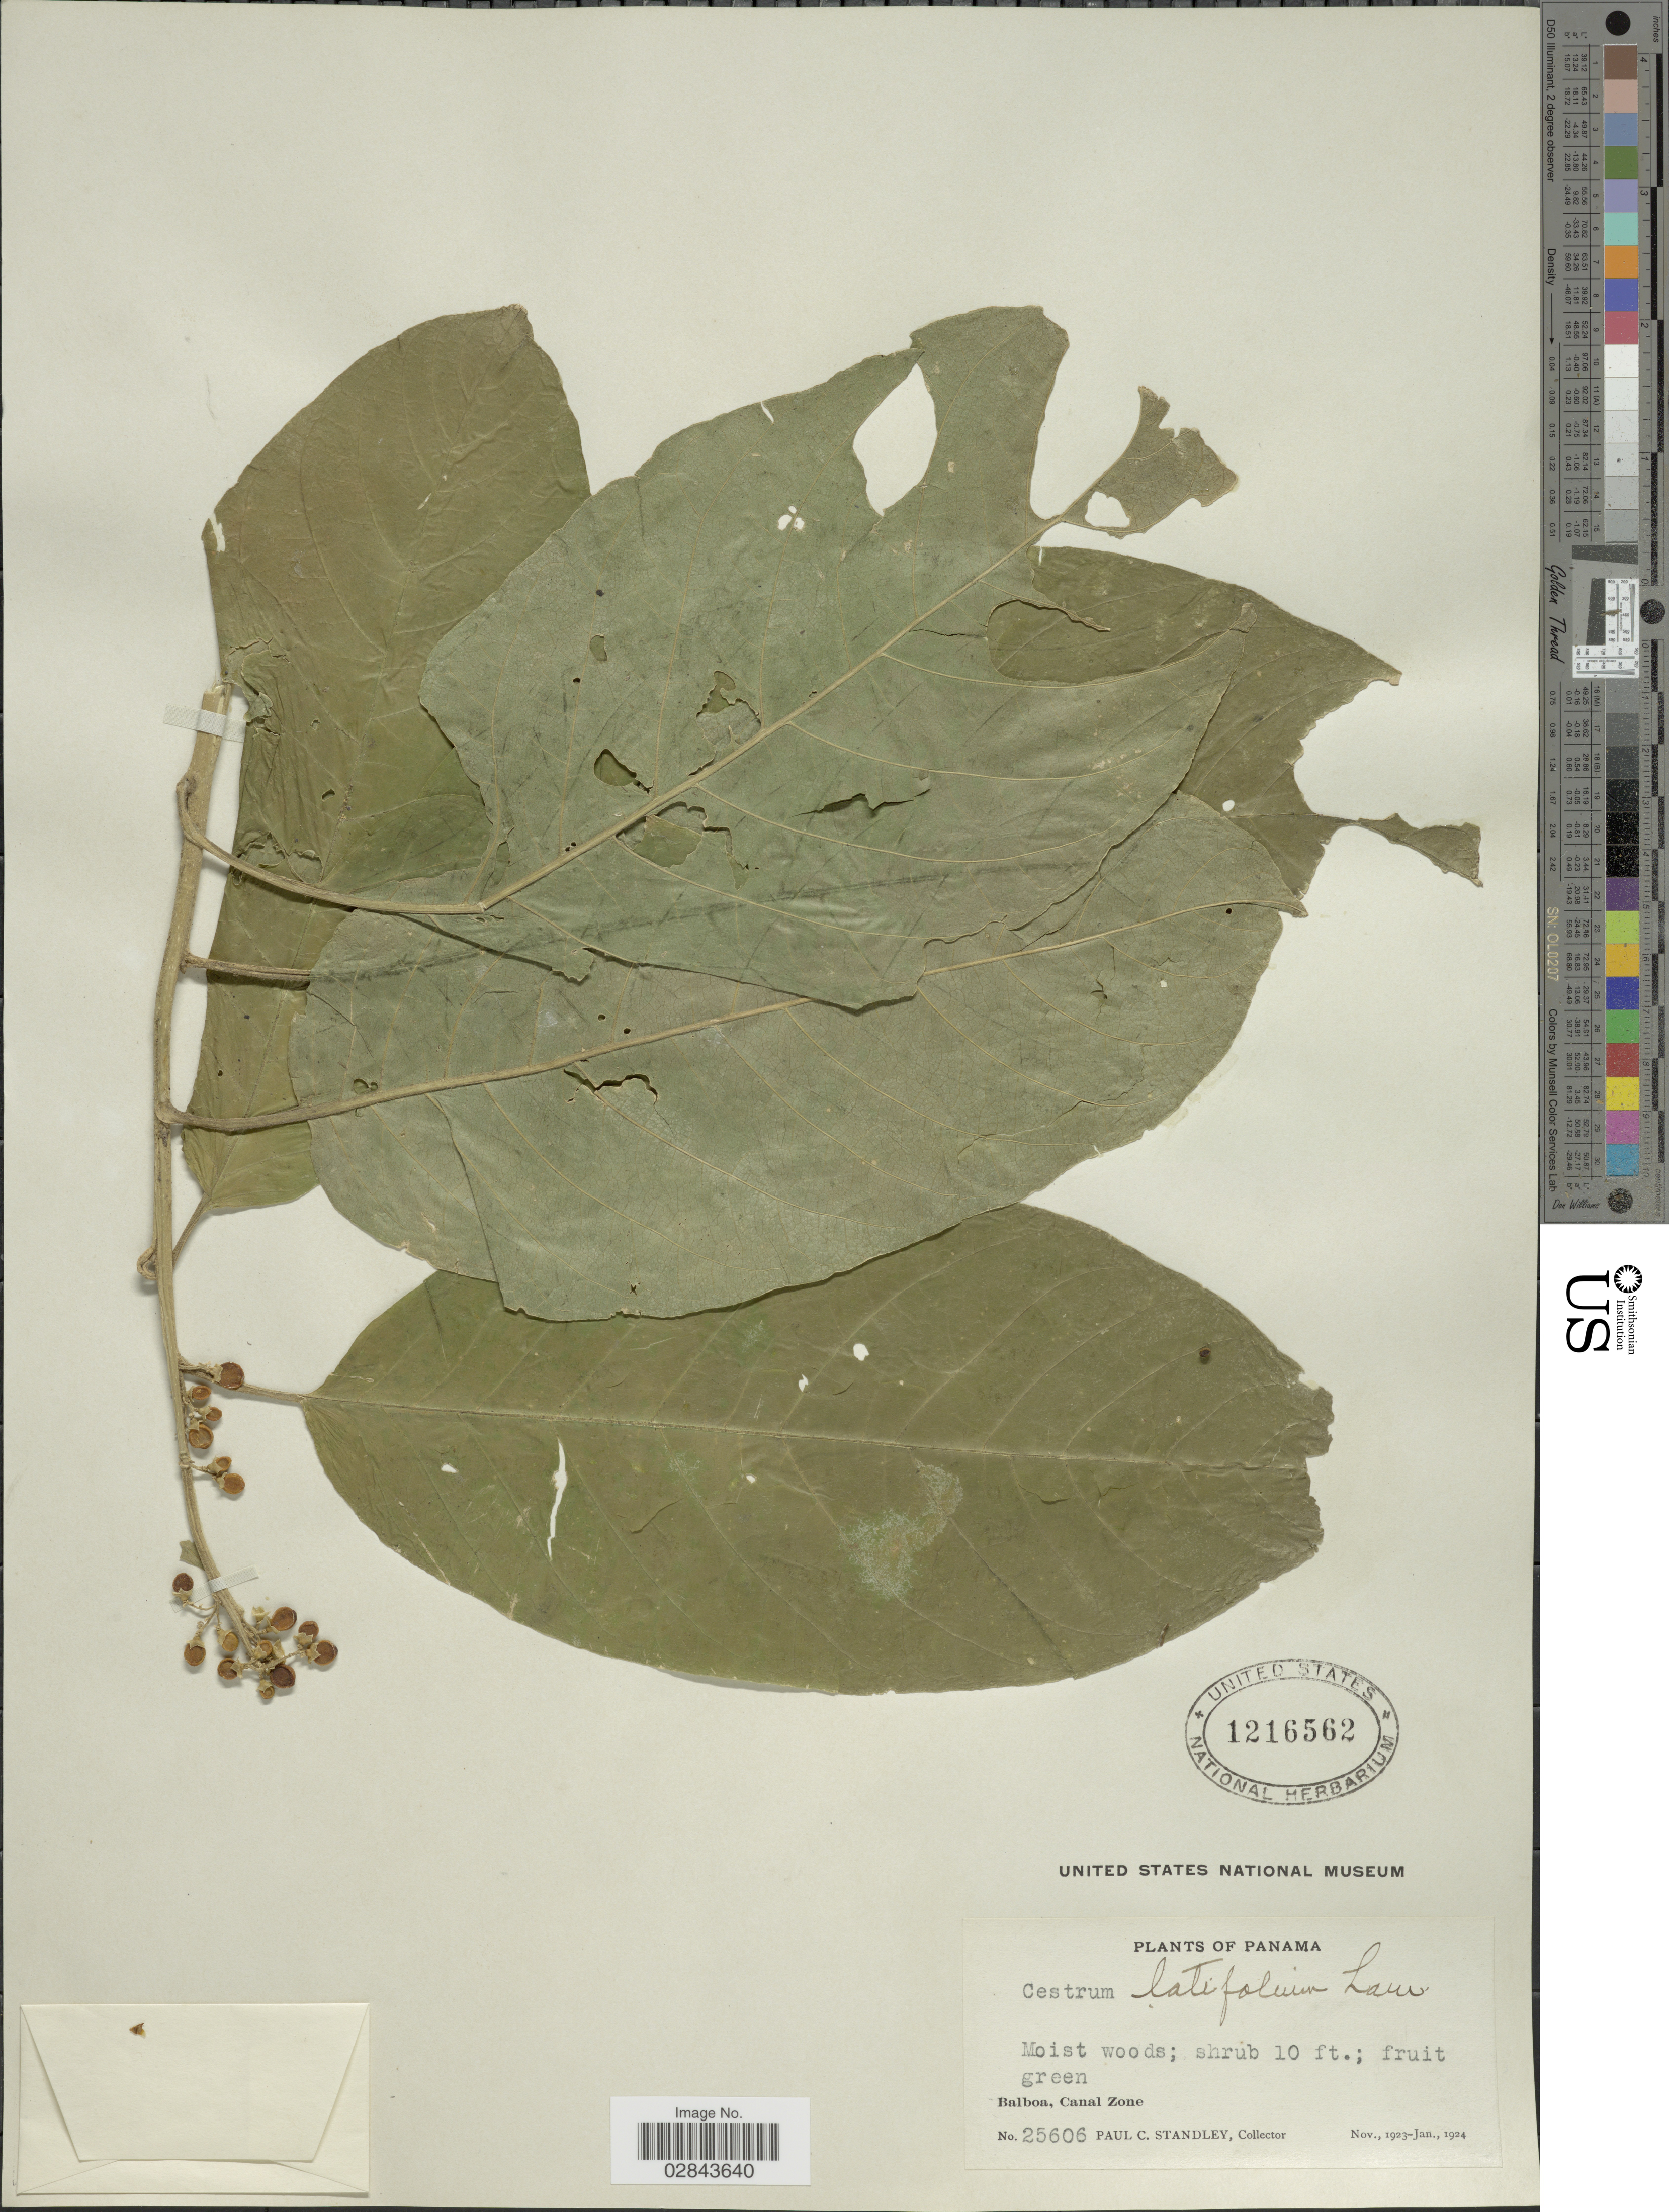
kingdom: Plantae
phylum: Tracheophyta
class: Magnoliopsida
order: Solanales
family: Solanaceae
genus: Cestrum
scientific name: Cestrum latifolium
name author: Lam.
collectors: P. C. Standley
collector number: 25606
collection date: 1923-11/1924-01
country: Panama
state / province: Colón / Panamá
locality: Balboa, Canal Zone.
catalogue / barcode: US 1216562